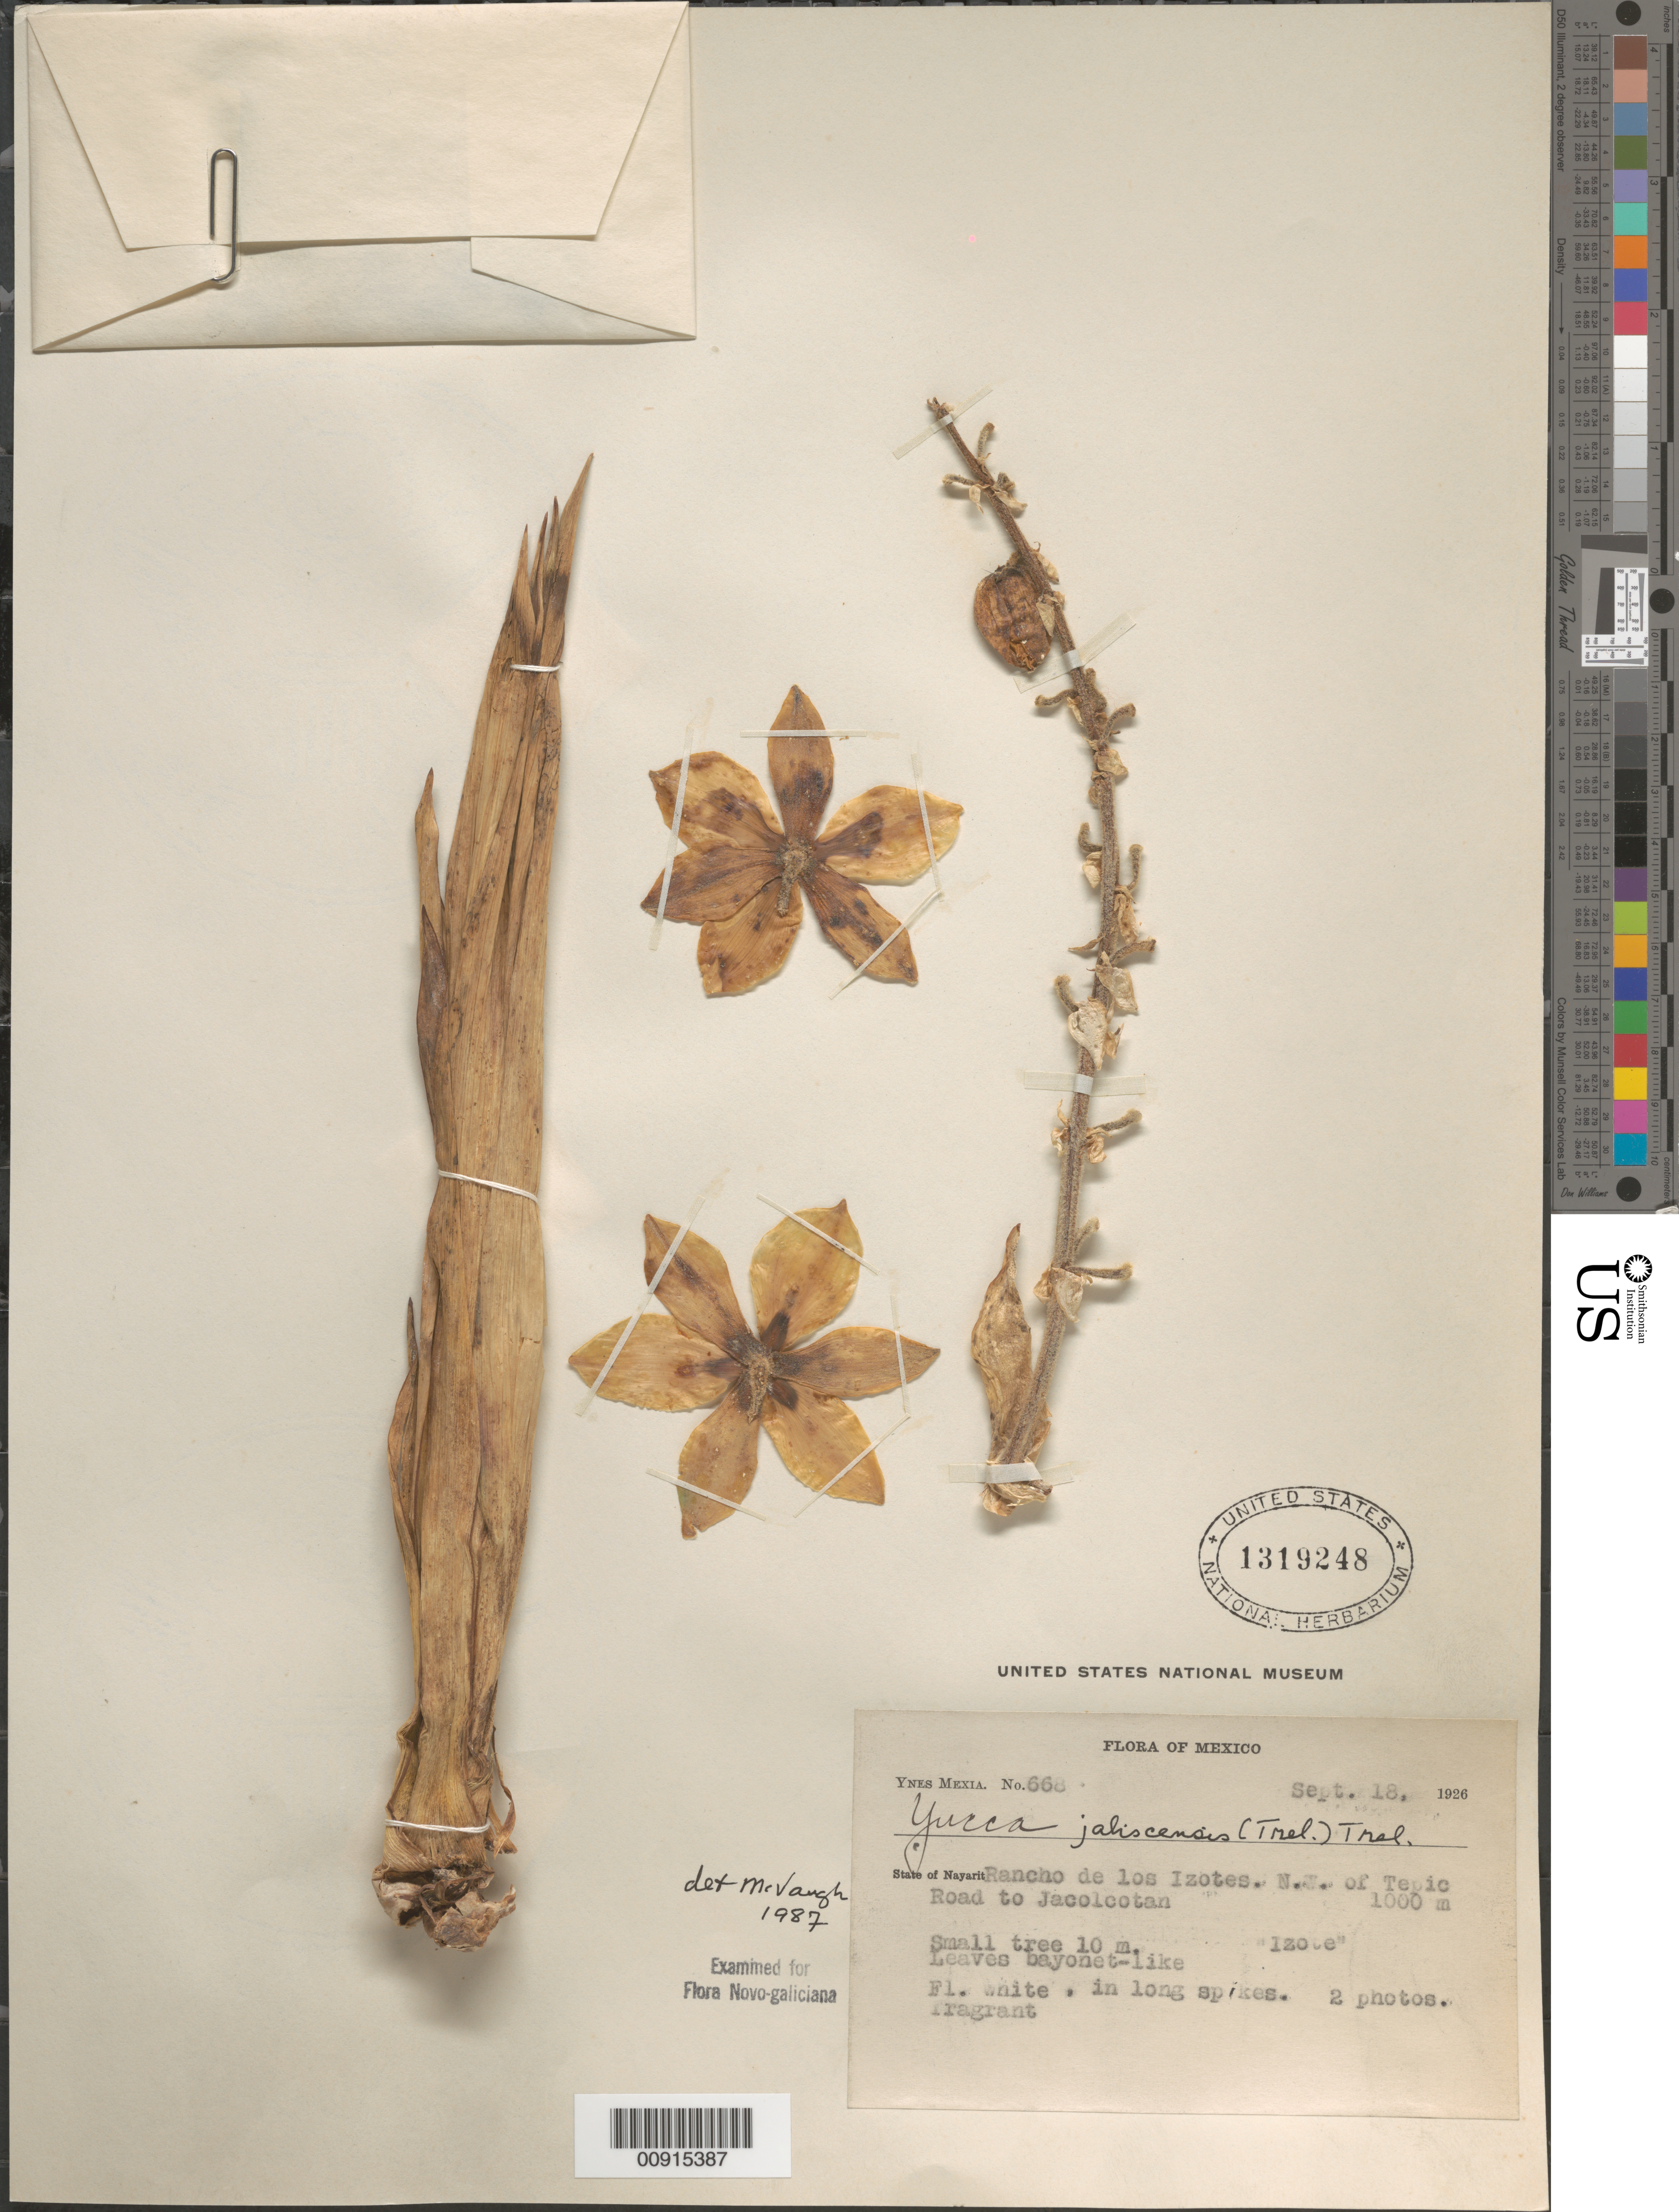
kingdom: Plantae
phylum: Tracheophyta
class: Liliopsida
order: Asparagales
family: Asparagaceae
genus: Yucca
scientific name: Yucca jaliscensis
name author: Trel.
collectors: Y. Mexia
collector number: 668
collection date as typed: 18 Sep 1926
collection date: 1926-09-18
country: Mexico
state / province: Nayarit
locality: State of Nayarit: Rancho de los Izotes. NW of Tepic. Road to Jacolcotan.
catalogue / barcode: US 1319248